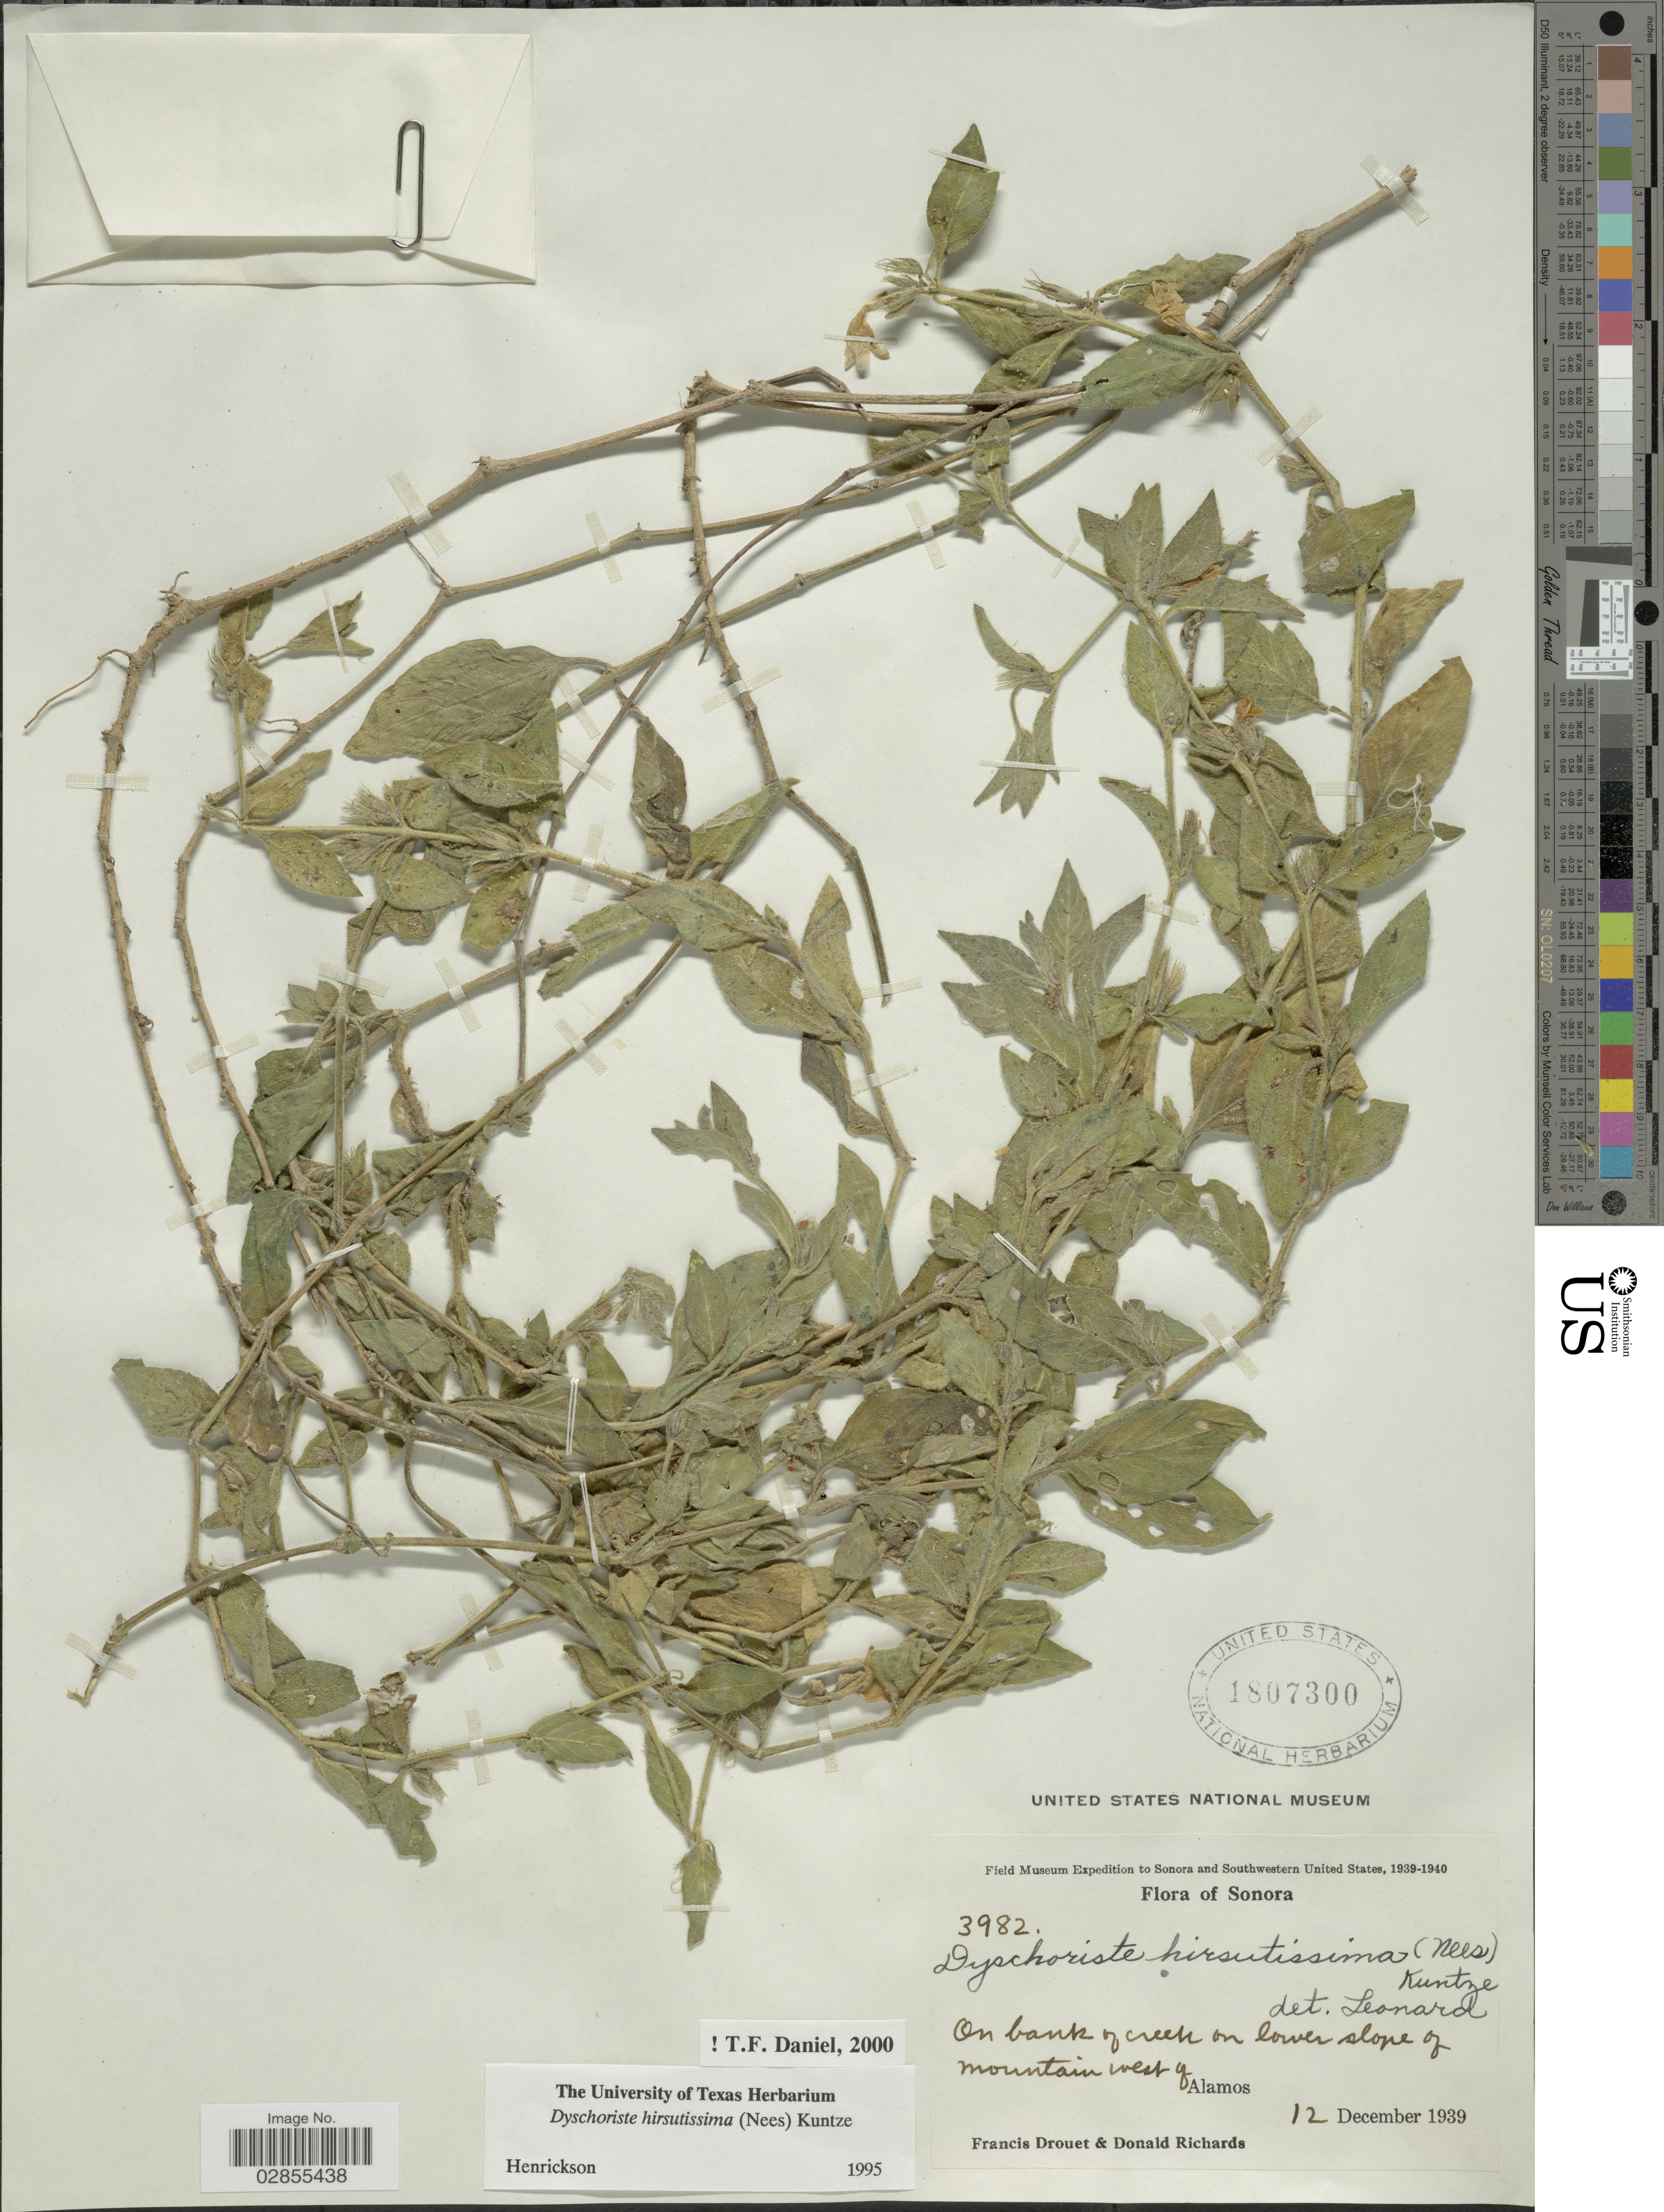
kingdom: Plantae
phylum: Tracheophyta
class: Magnoliopsida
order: Lamiales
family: Acanthaceae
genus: Dyschoriste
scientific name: Dyschoriste hirsutissima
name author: (Nees) Kuntze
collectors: F. E. Drouet & D. Richards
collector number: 3982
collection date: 1939-12-12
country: Mexico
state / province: Sonora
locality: On bank of creek on lower slope of mountain west of Alamos.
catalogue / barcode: US 1807300